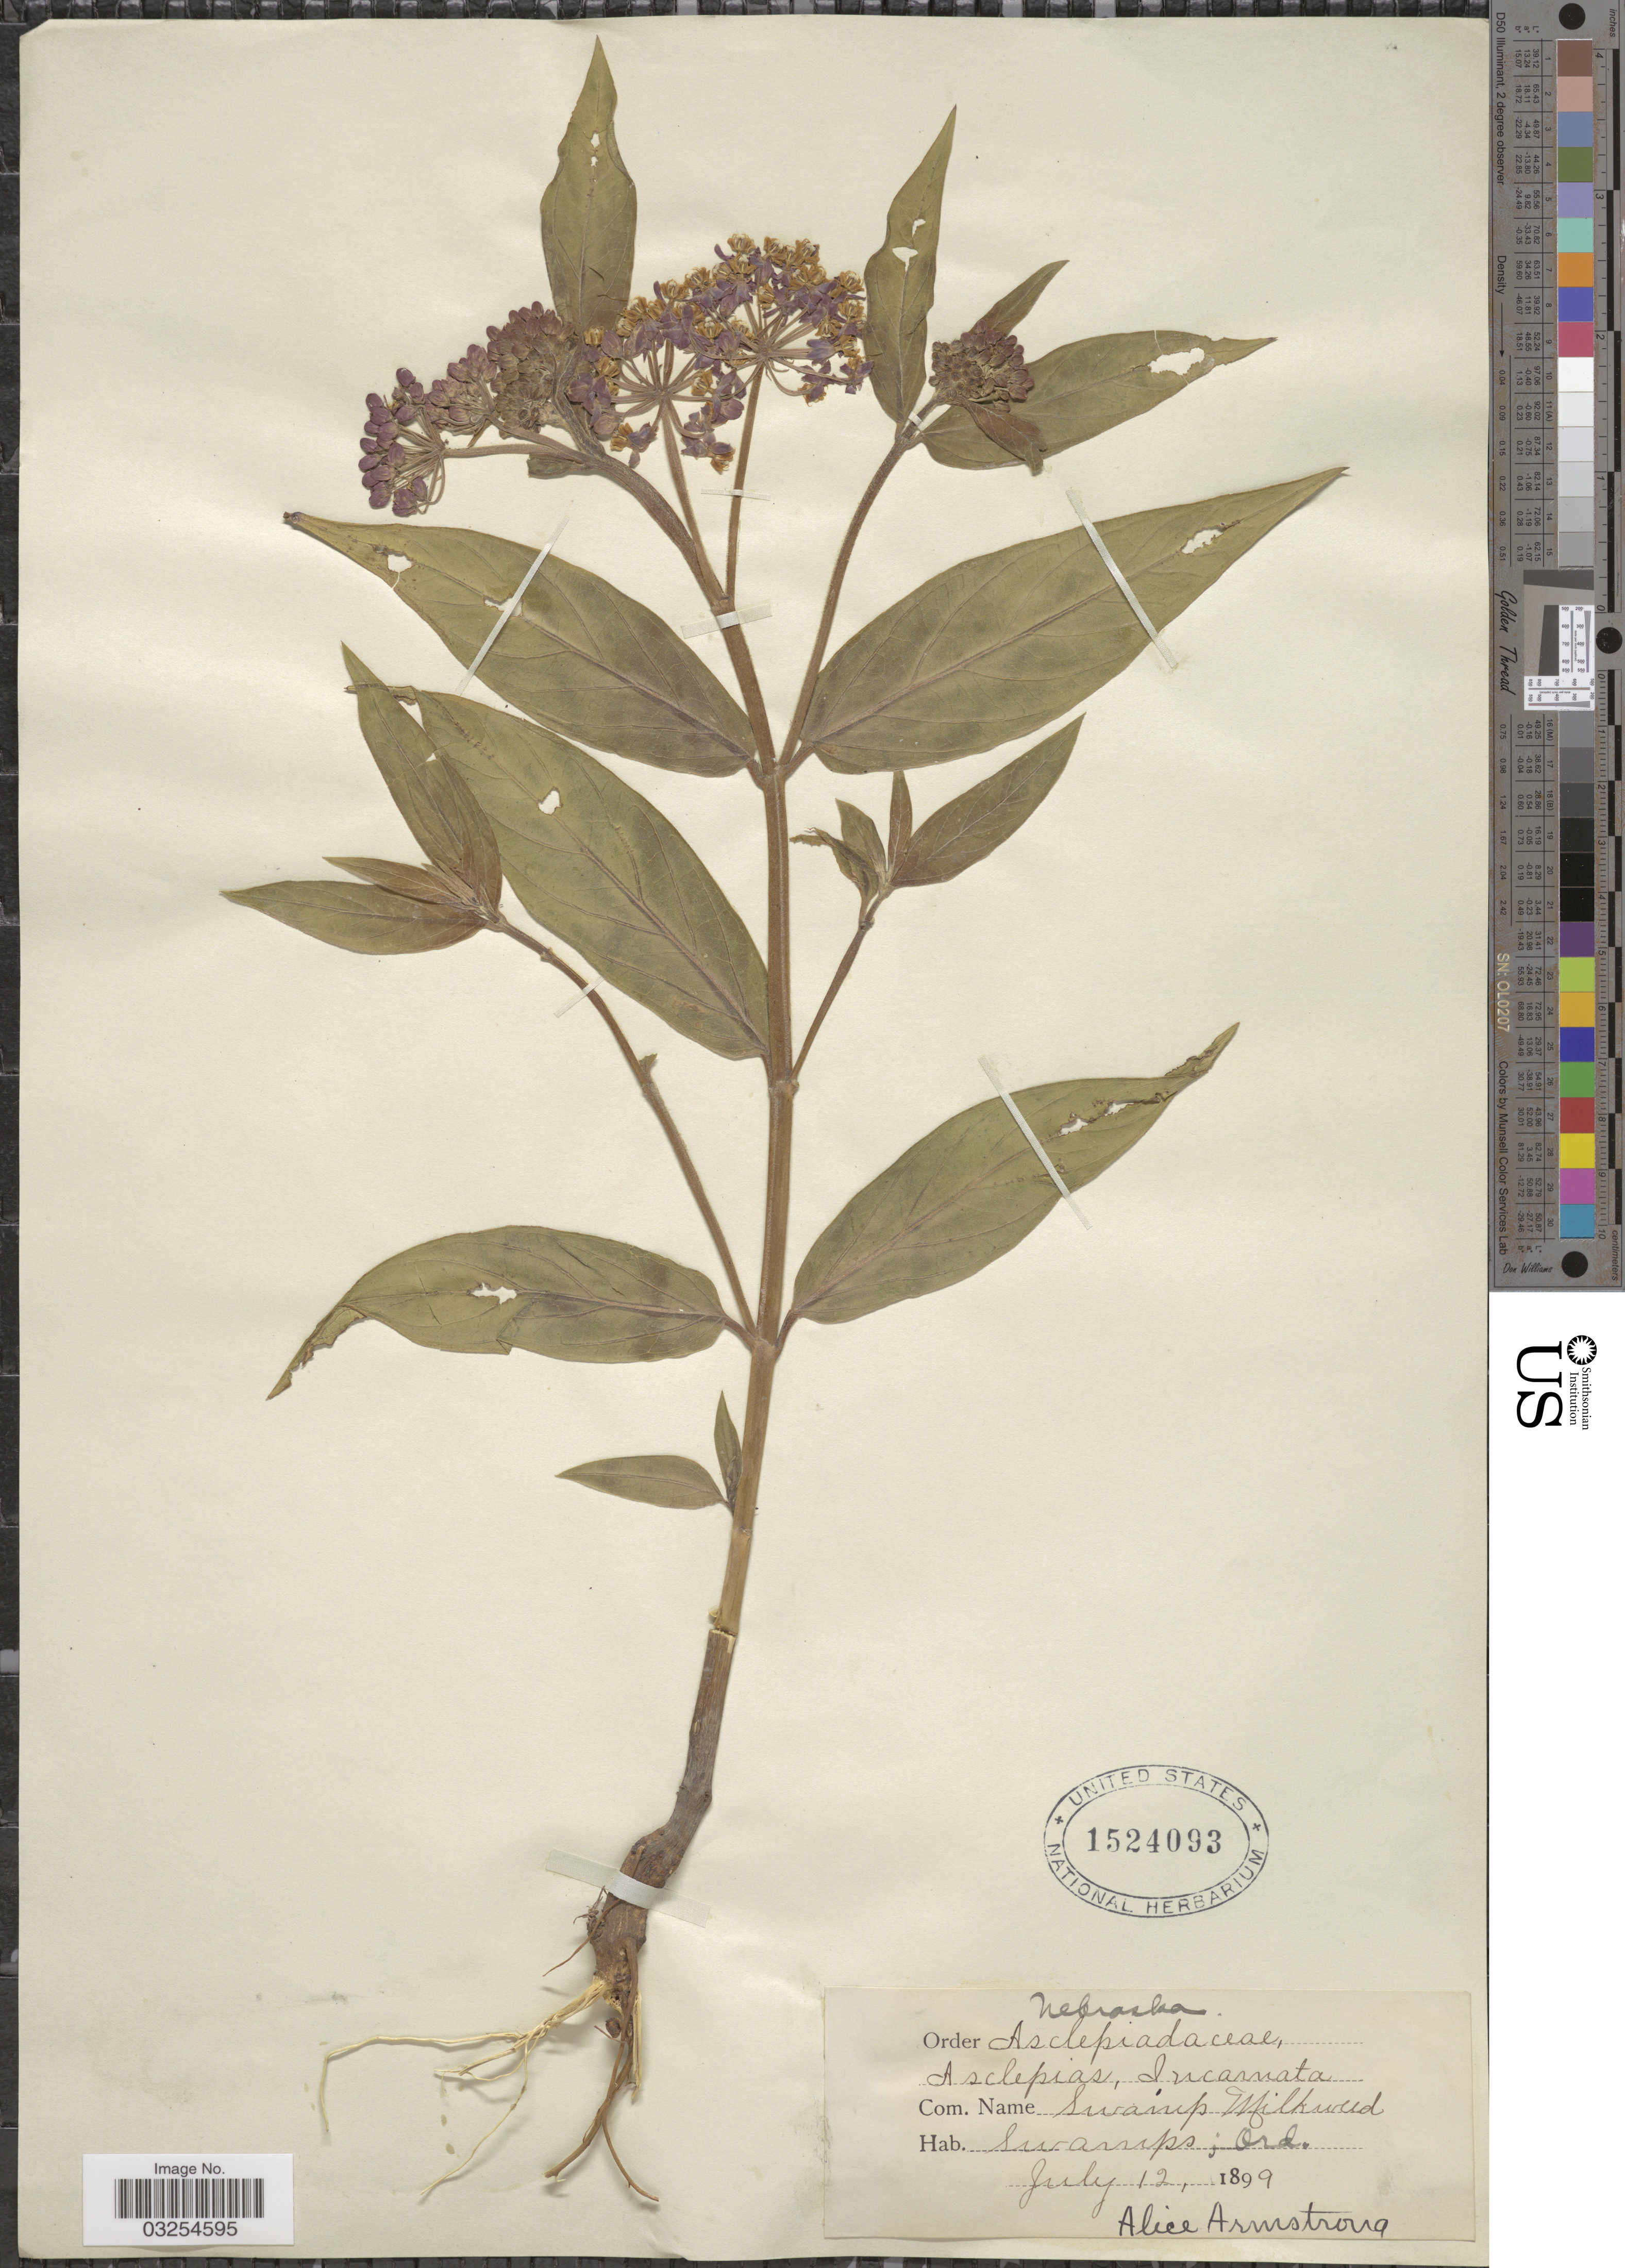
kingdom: Plantae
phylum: Tracheophyta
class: Magnoliopsida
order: Gentianales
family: Apocynaceae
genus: Asclepias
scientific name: Asclepias incarnata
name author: L.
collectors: A. Armstrong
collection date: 1899-07-12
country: United States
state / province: Nebraska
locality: Swamps; Ord.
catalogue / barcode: US 1524093